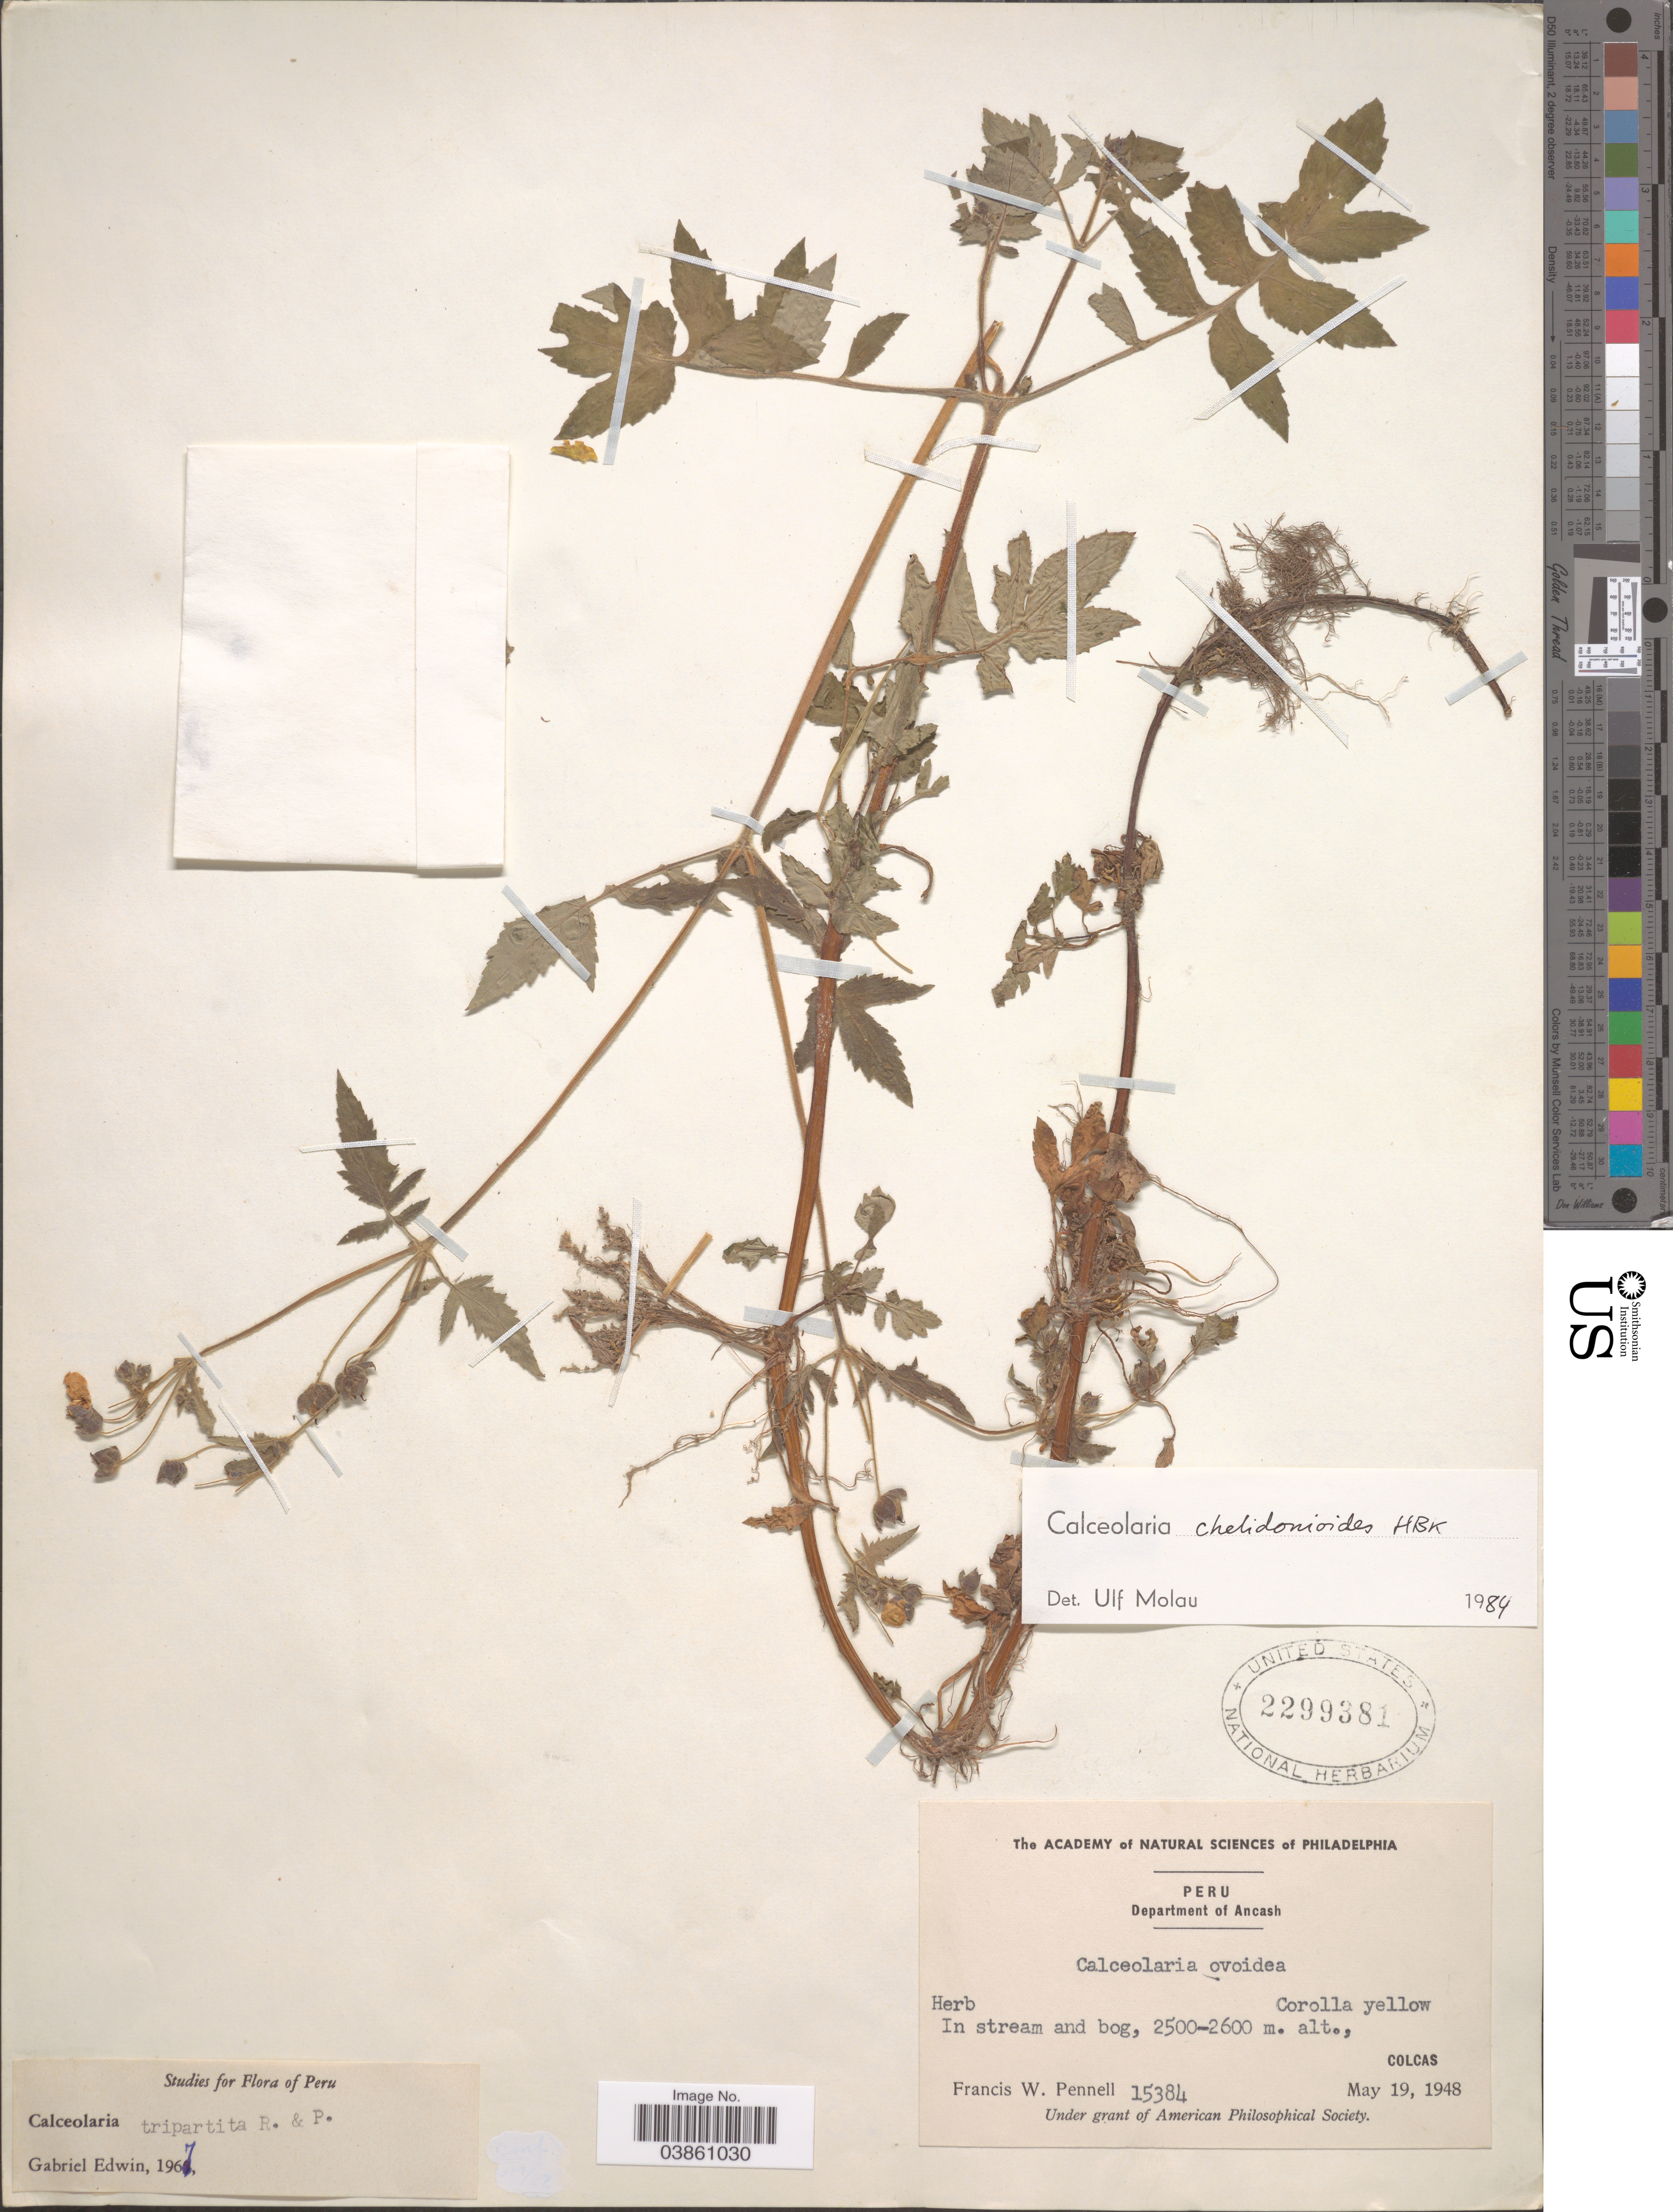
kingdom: Plantae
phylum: Tracheophyta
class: Magnoliopsida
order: Lamiales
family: Calceolariaceae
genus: Calceolaria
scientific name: Calceolaria chelidonioides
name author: Kunth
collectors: F. W. Pennell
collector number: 15384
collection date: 1948-05-19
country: Peru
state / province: Ancash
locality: Department of Ancash. Colcas.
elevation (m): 2500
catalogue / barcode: US 2299381